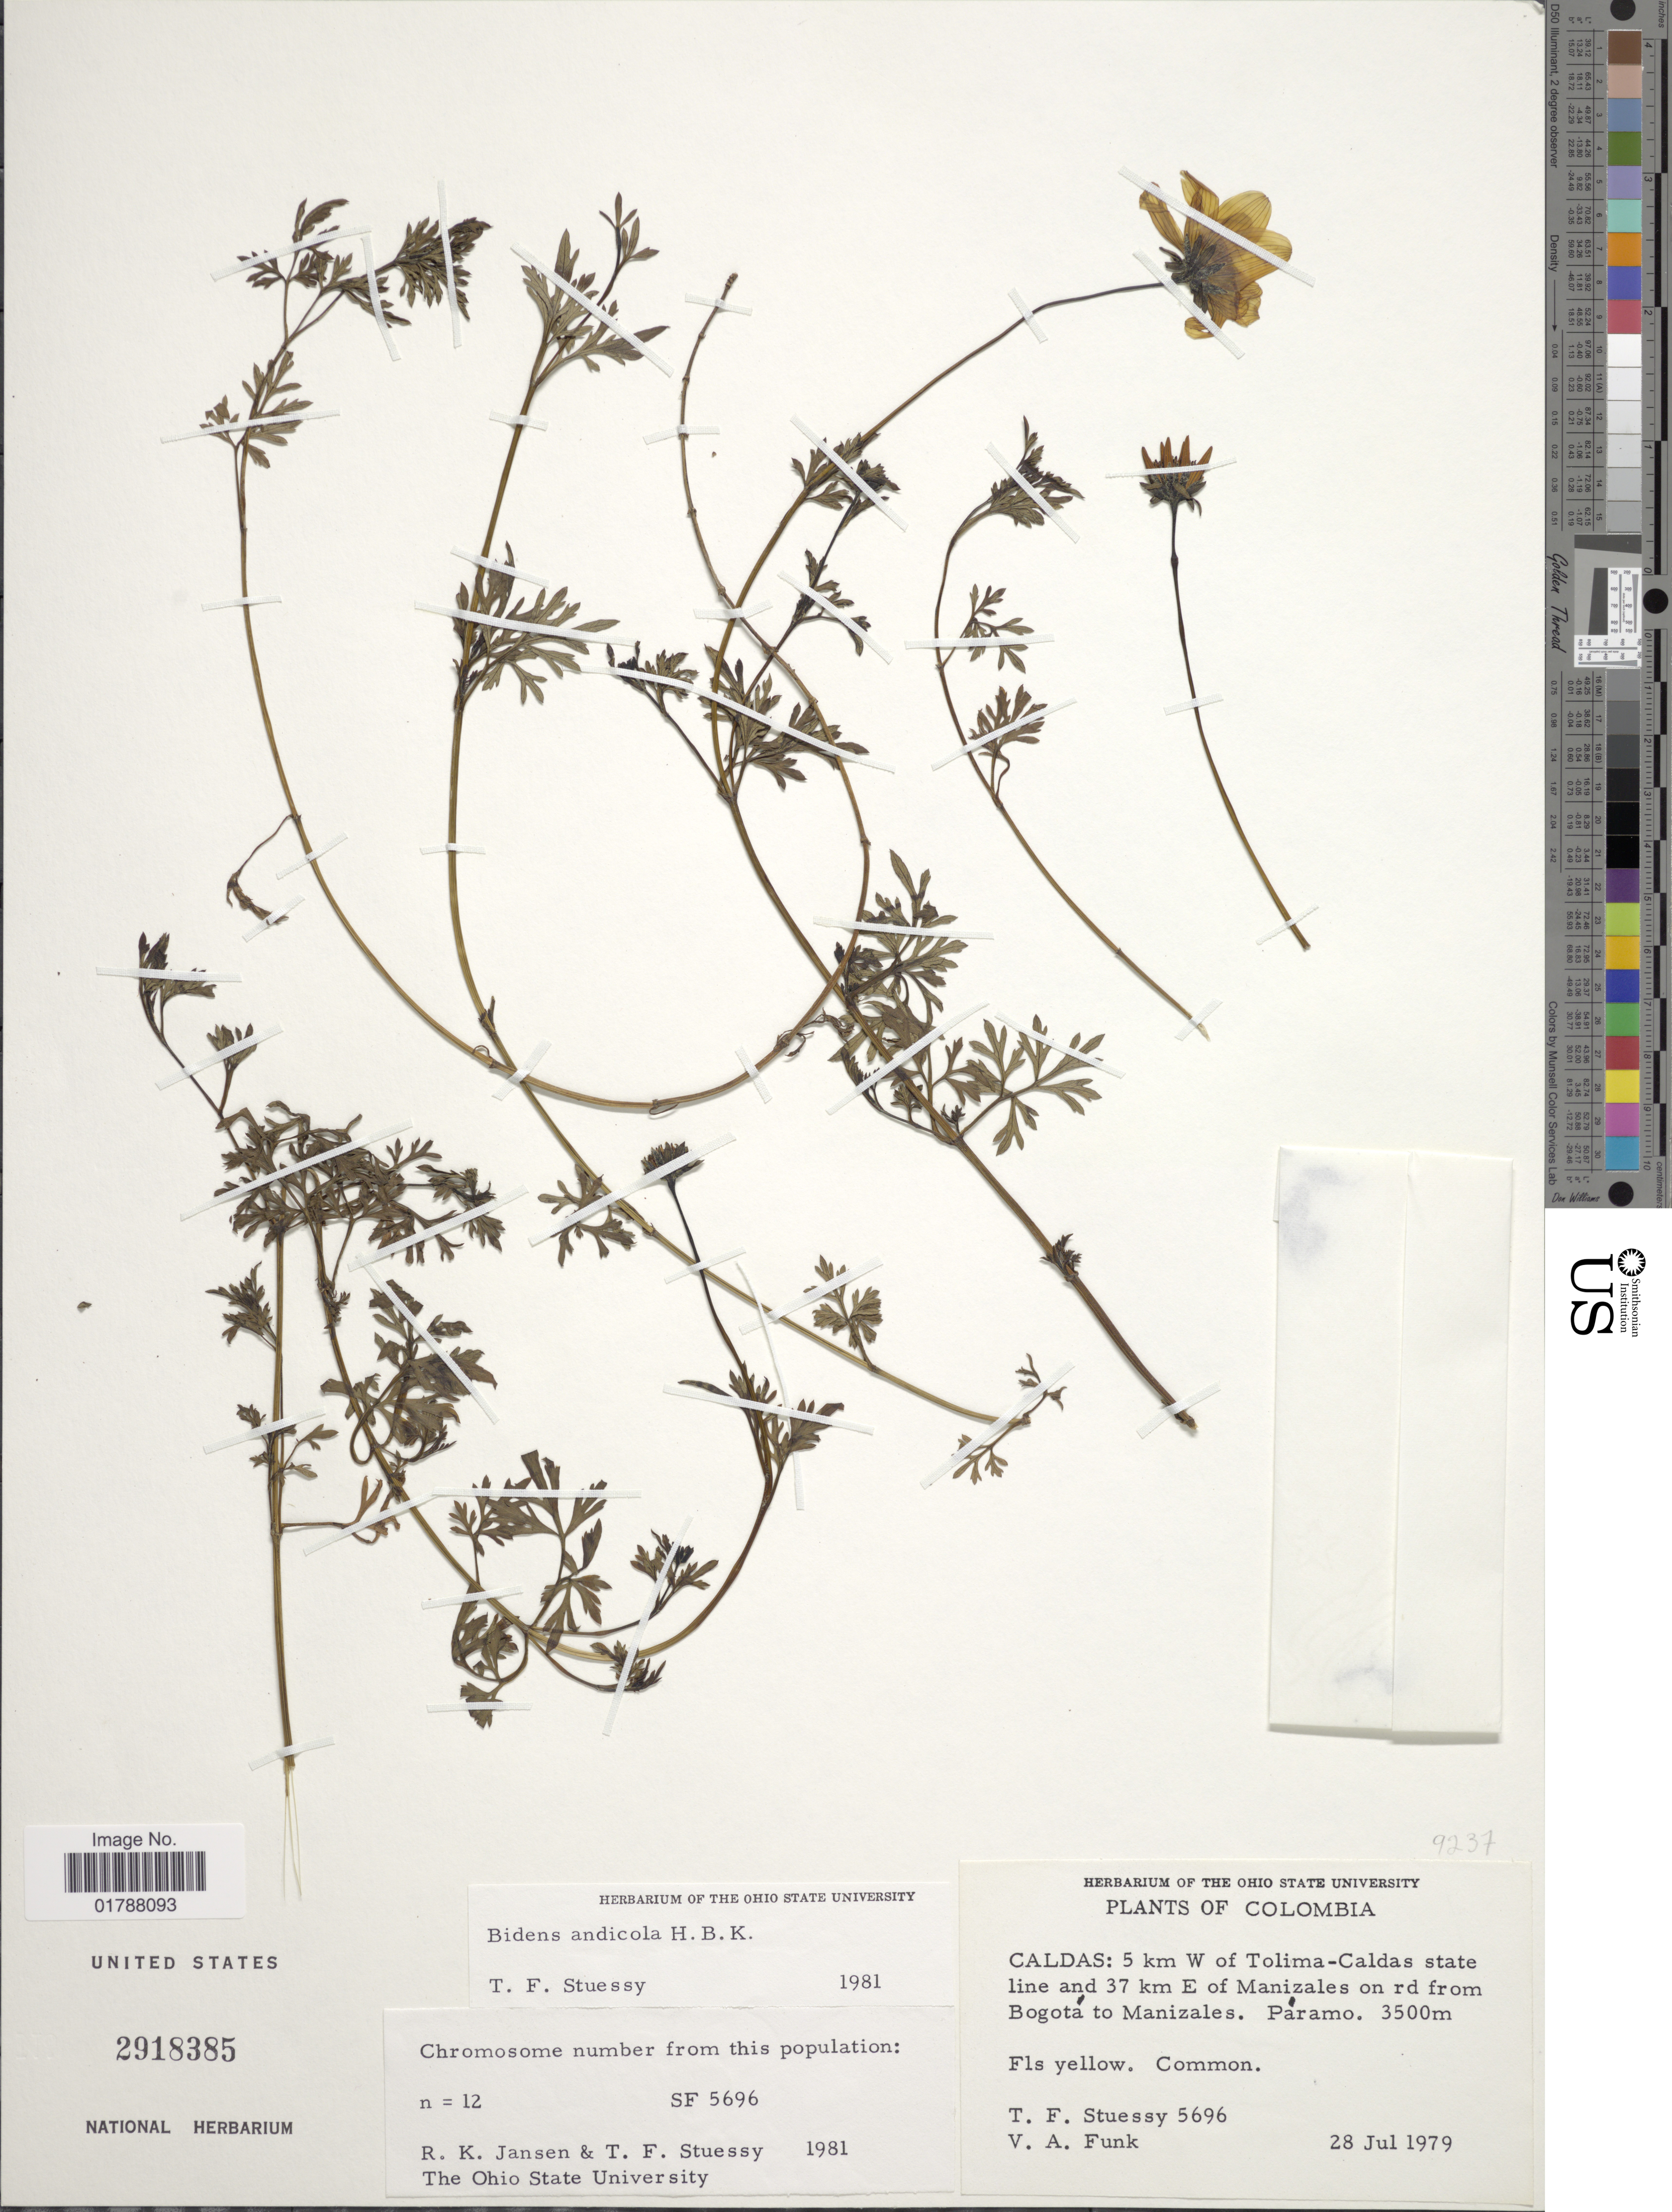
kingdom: Plantae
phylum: Tracheophyta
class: Magnoliopsida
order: Asterales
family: Asteraceae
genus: Bidens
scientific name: Bidens andicola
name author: Kunth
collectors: T. Stuessy & V. Funk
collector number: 5696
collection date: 1979-07-28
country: Colombia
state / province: Caldas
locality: Caldas: 5 km W of Tolima-Caldas state line and 37 km E of Manizales from on rd from Bogota to Manizales, Paramo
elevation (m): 3500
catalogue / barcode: US 2918385